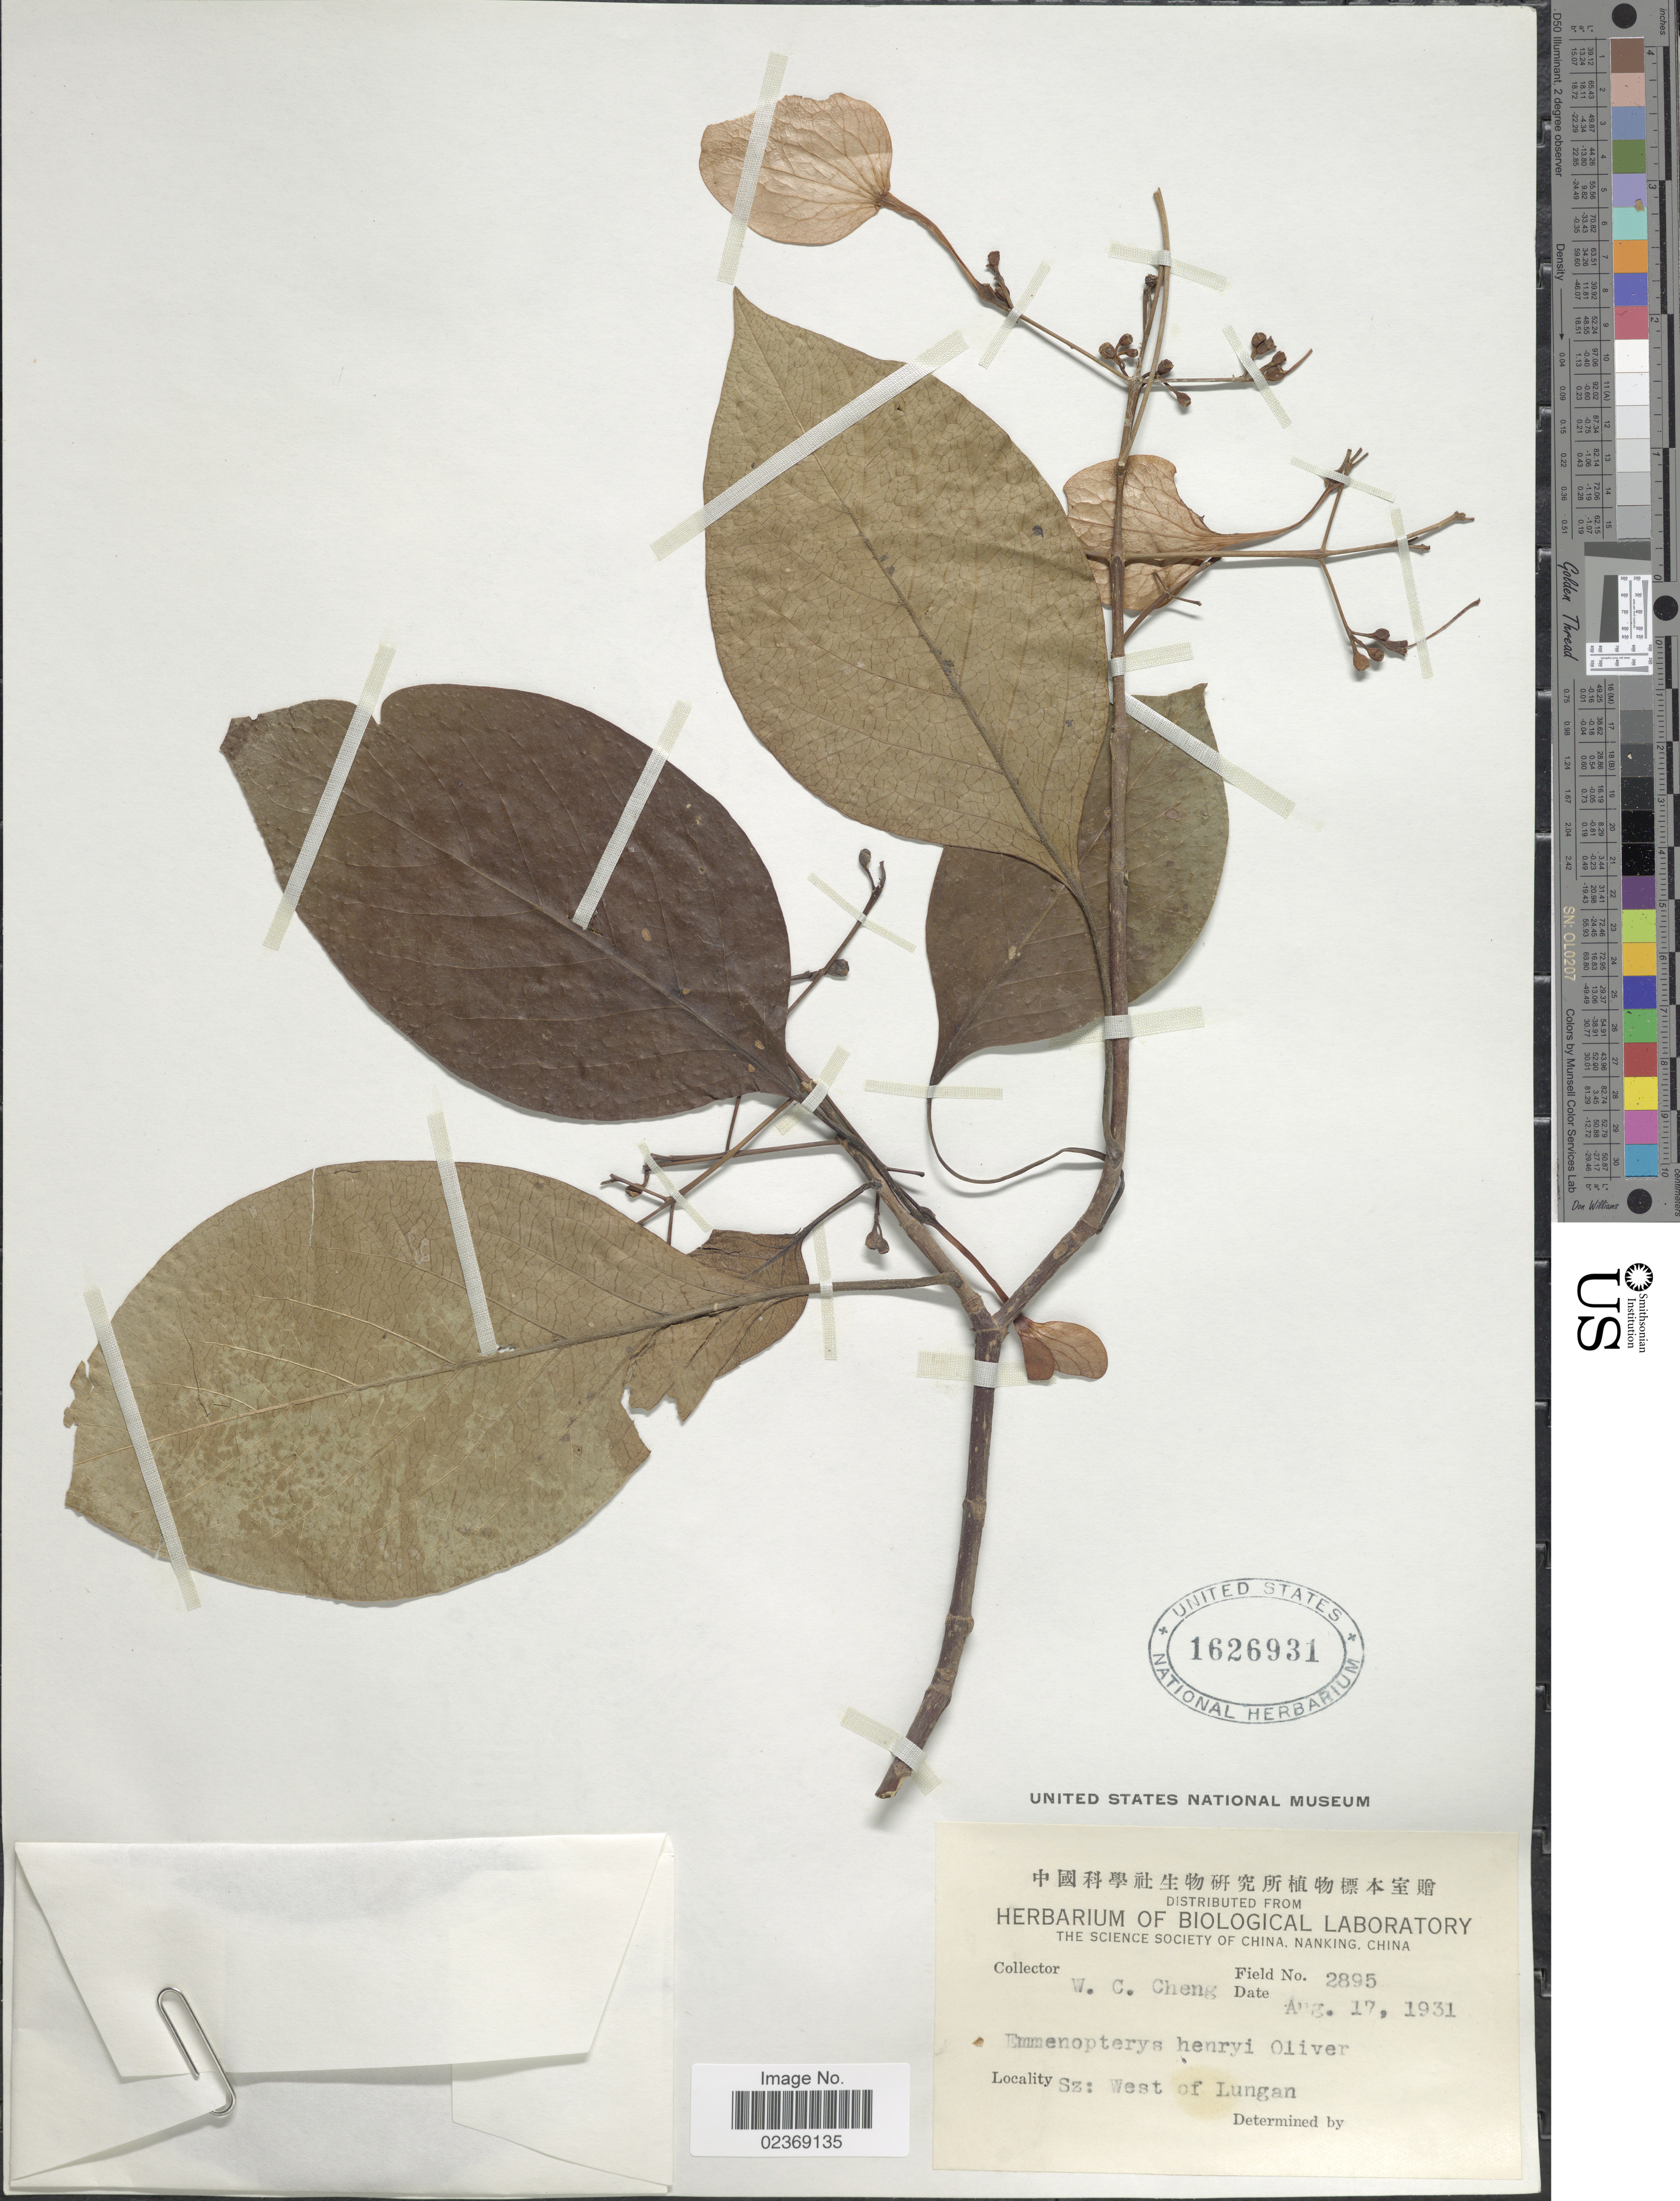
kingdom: Plantae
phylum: Tracheophyta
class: Magnoliopsida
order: Gentianales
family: Rubiaceae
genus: Emmenopterys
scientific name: Emmenopterys henryi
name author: Oliv.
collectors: W. C. Cheng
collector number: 2895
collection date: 1931-08-17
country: China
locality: Sz: West of Lungan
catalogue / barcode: US 1626931